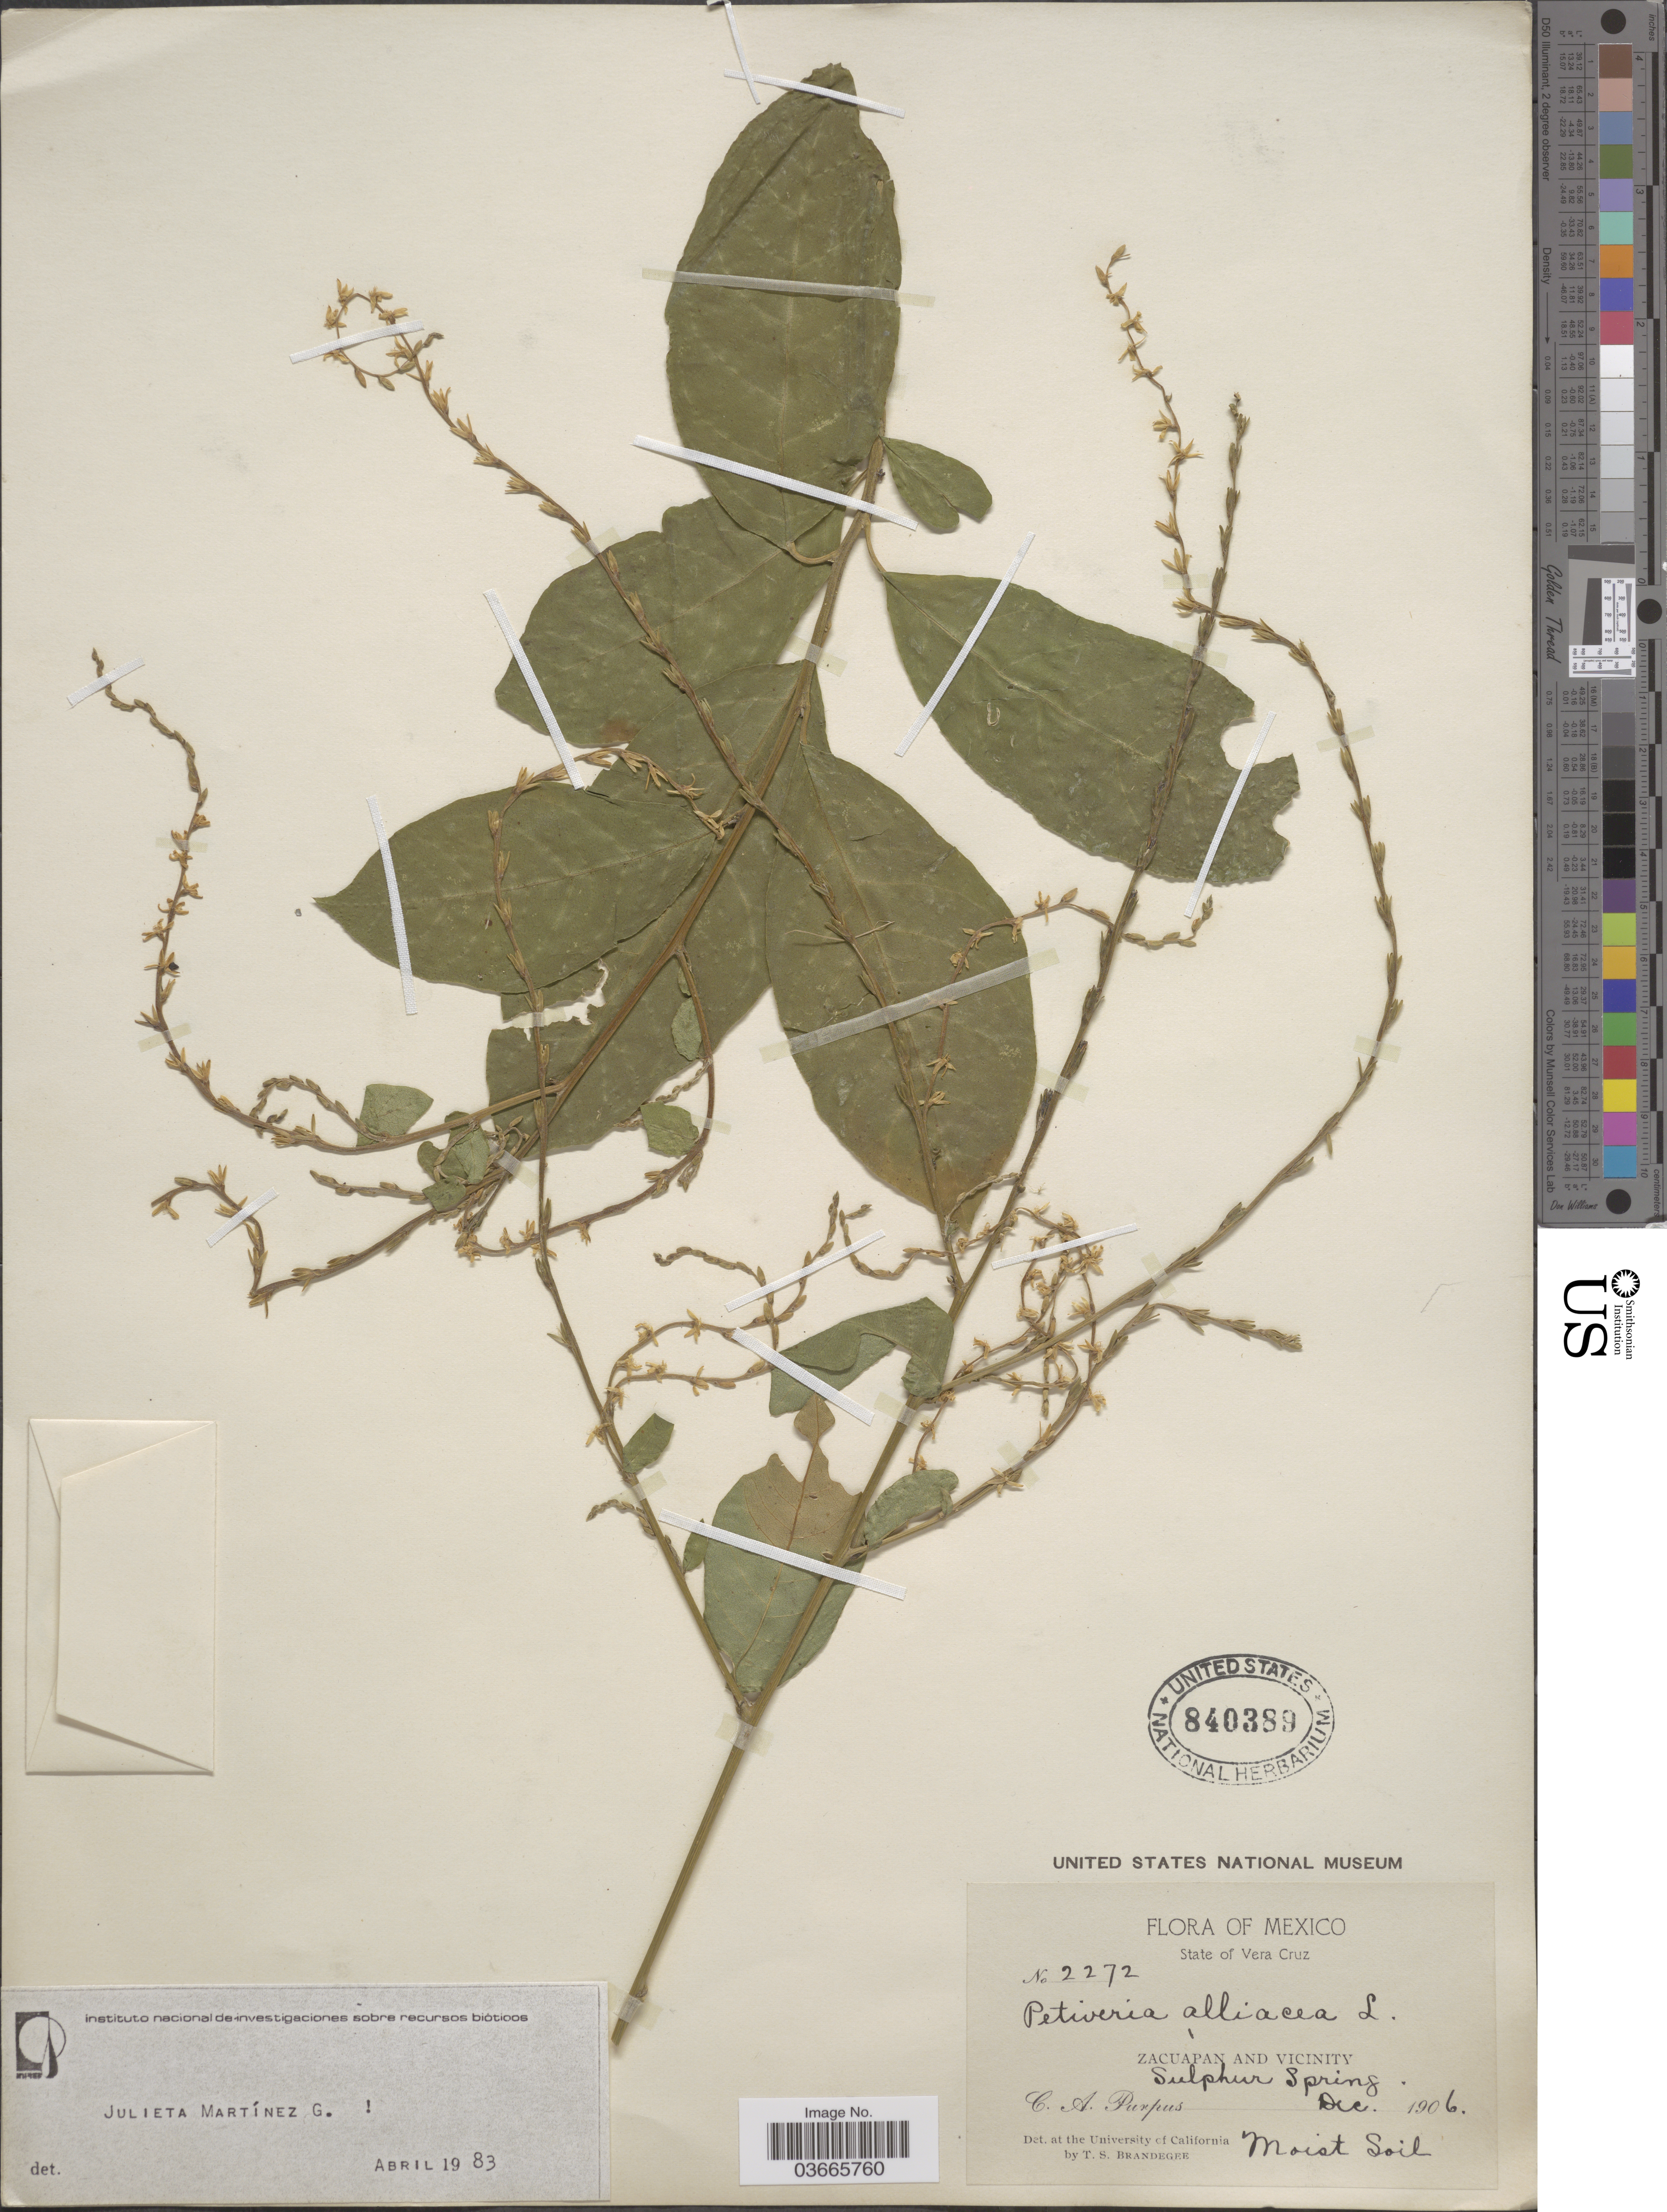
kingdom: Plantae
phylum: Tracheophyta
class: Magnoliopsida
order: Caryophyllales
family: Phytolaccaceae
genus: Petiveria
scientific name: Petiveria alliacea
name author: L.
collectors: C. A. Purpus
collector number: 2272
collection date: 1906-12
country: Mexico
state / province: Veracruz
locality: State of Vera Cruz. Zacuapan and vicinity. Sulphur Spring.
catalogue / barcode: US 840389